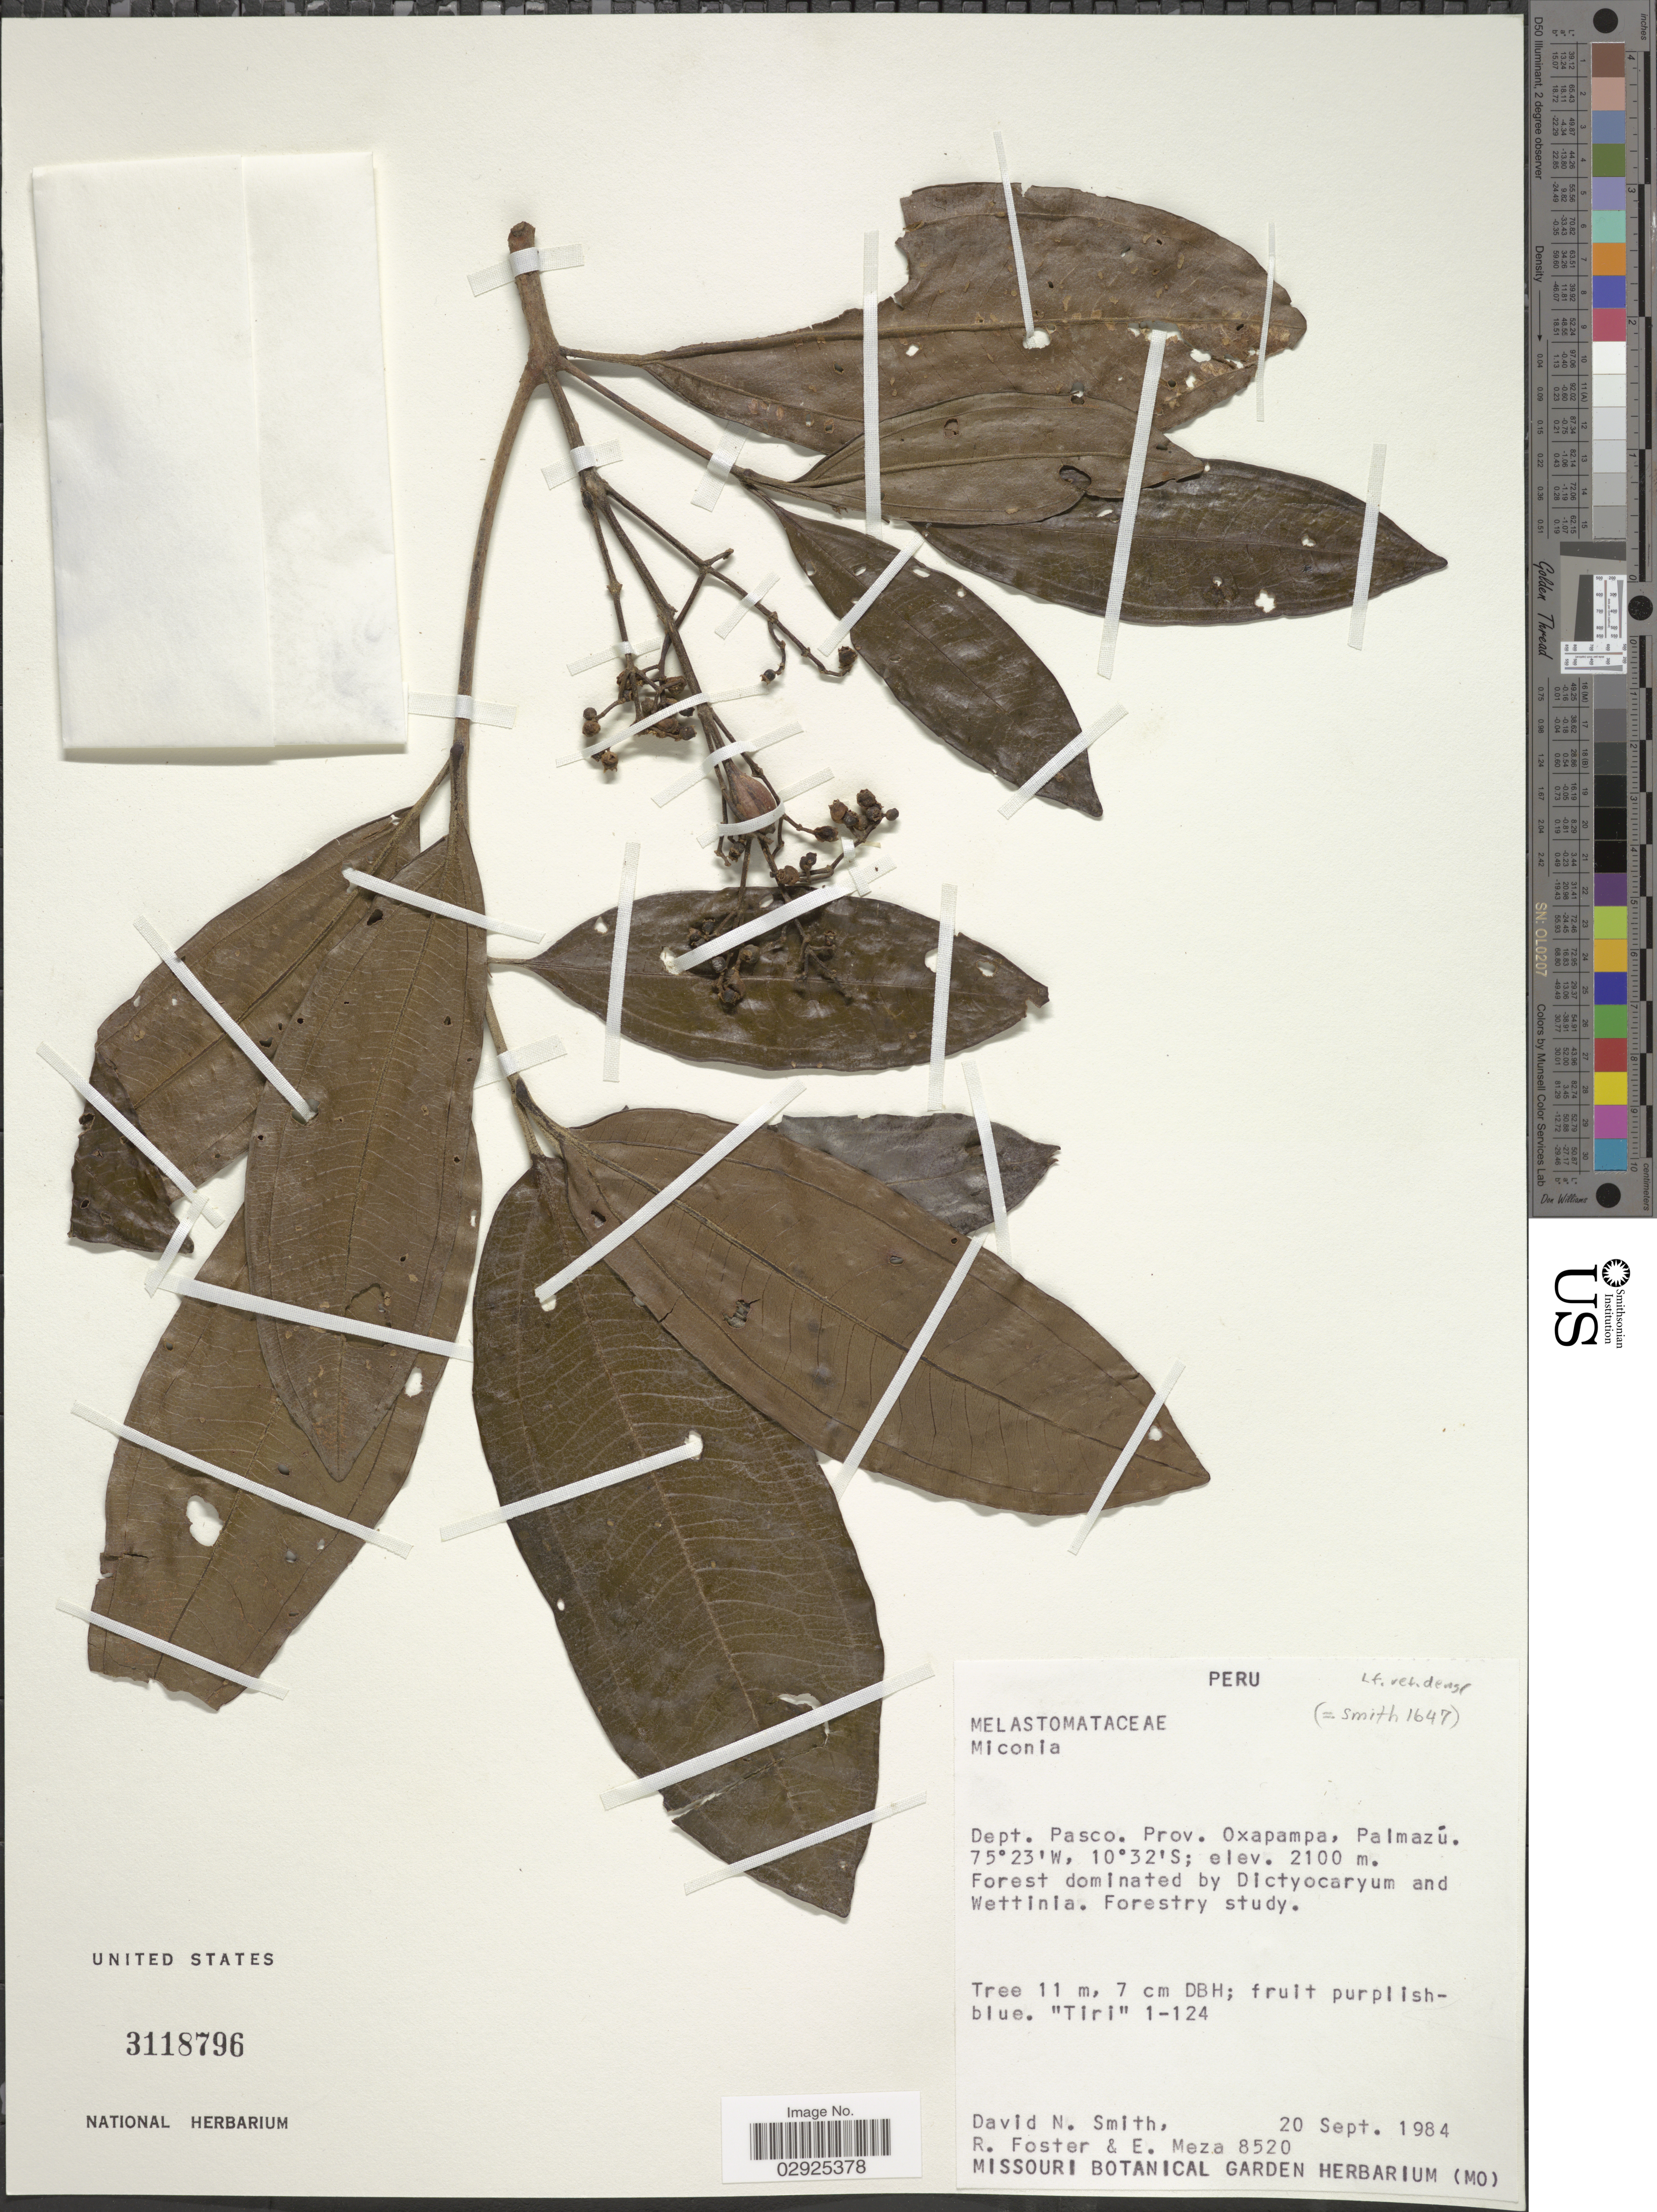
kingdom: Plantae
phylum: Tracheophyta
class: Magnoliopsida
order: Myrtales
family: Melastomataceae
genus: Miconia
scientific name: Miconia sp.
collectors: D. Smith, R. Foster & E. Meza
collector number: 8520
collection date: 1984-09-20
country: Peru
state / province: Pasco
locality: Dept. Pasco, prov. Oxapampa, Palmazú.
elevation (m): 2100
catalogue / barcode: US 3118796